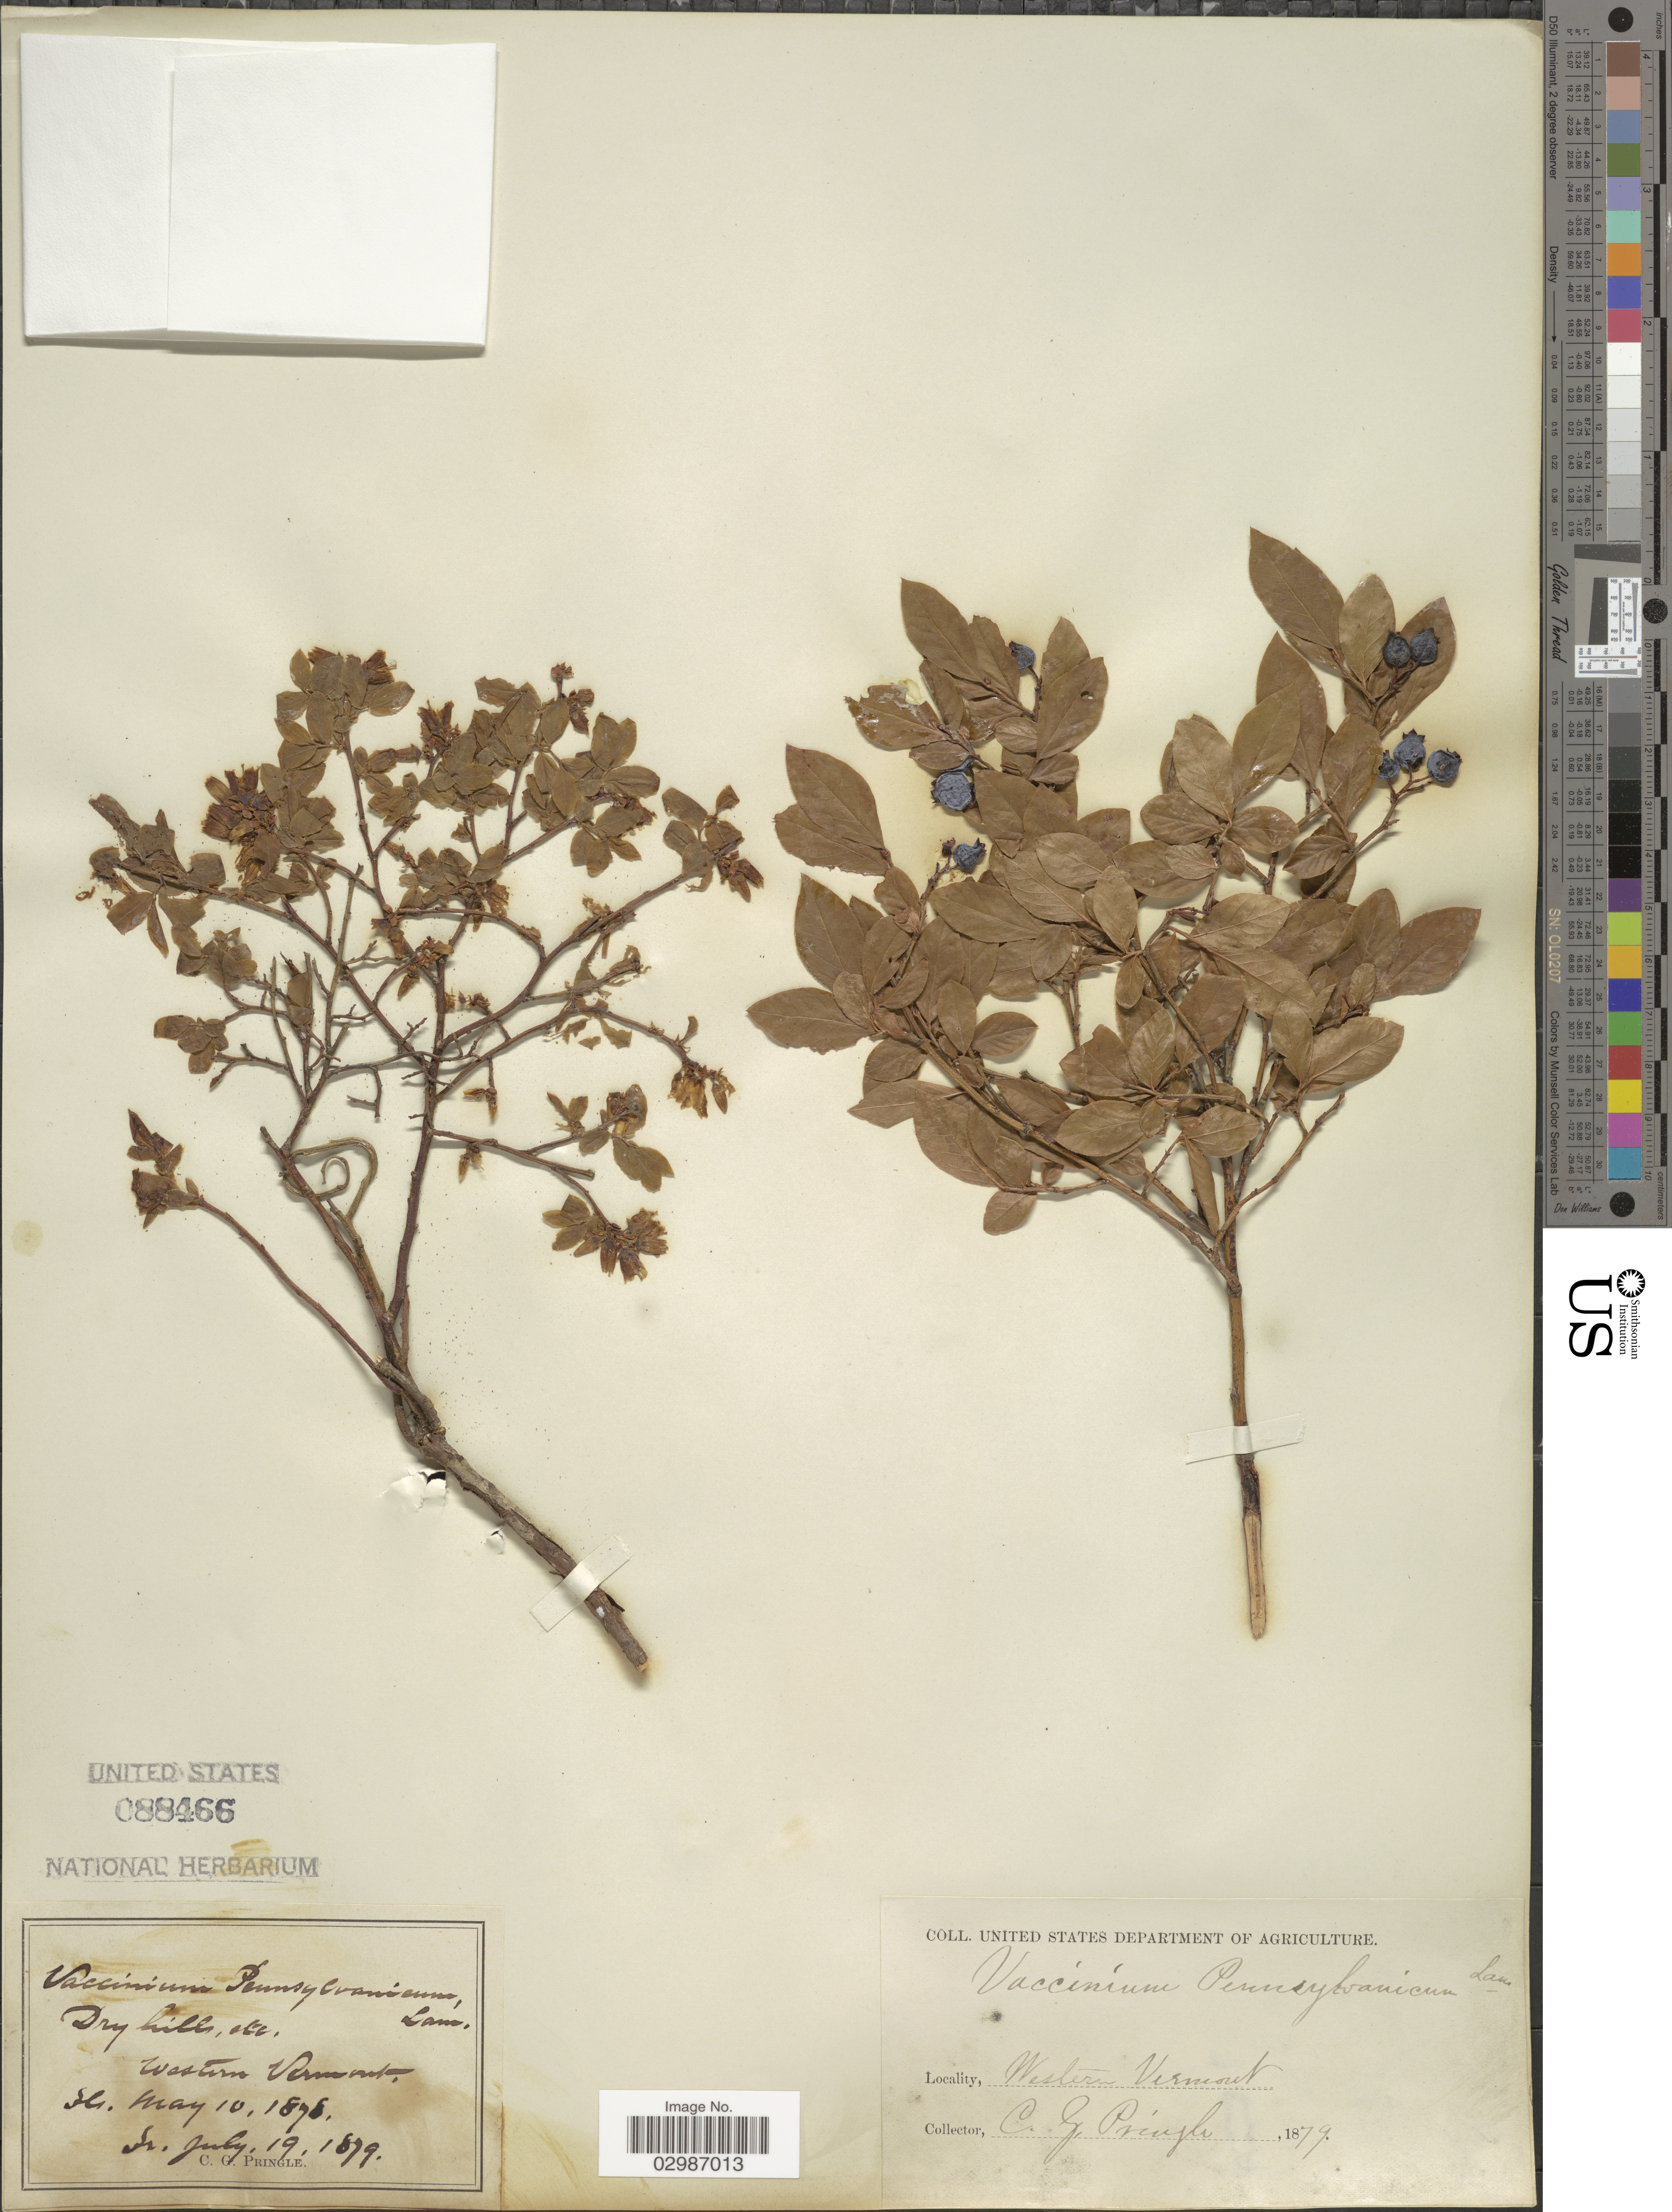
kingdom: Plantae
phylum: Tracheophyta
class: Magnoliopsida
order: Ericales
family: Ericaceae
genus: Vaccinium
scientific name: Vaccinium angustifolium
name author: Aiton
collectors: C. G. Pringle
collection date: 1878-05-10/1879-07-19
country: United States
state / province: Vermont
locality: Western Vermont.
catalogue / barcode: US 88466